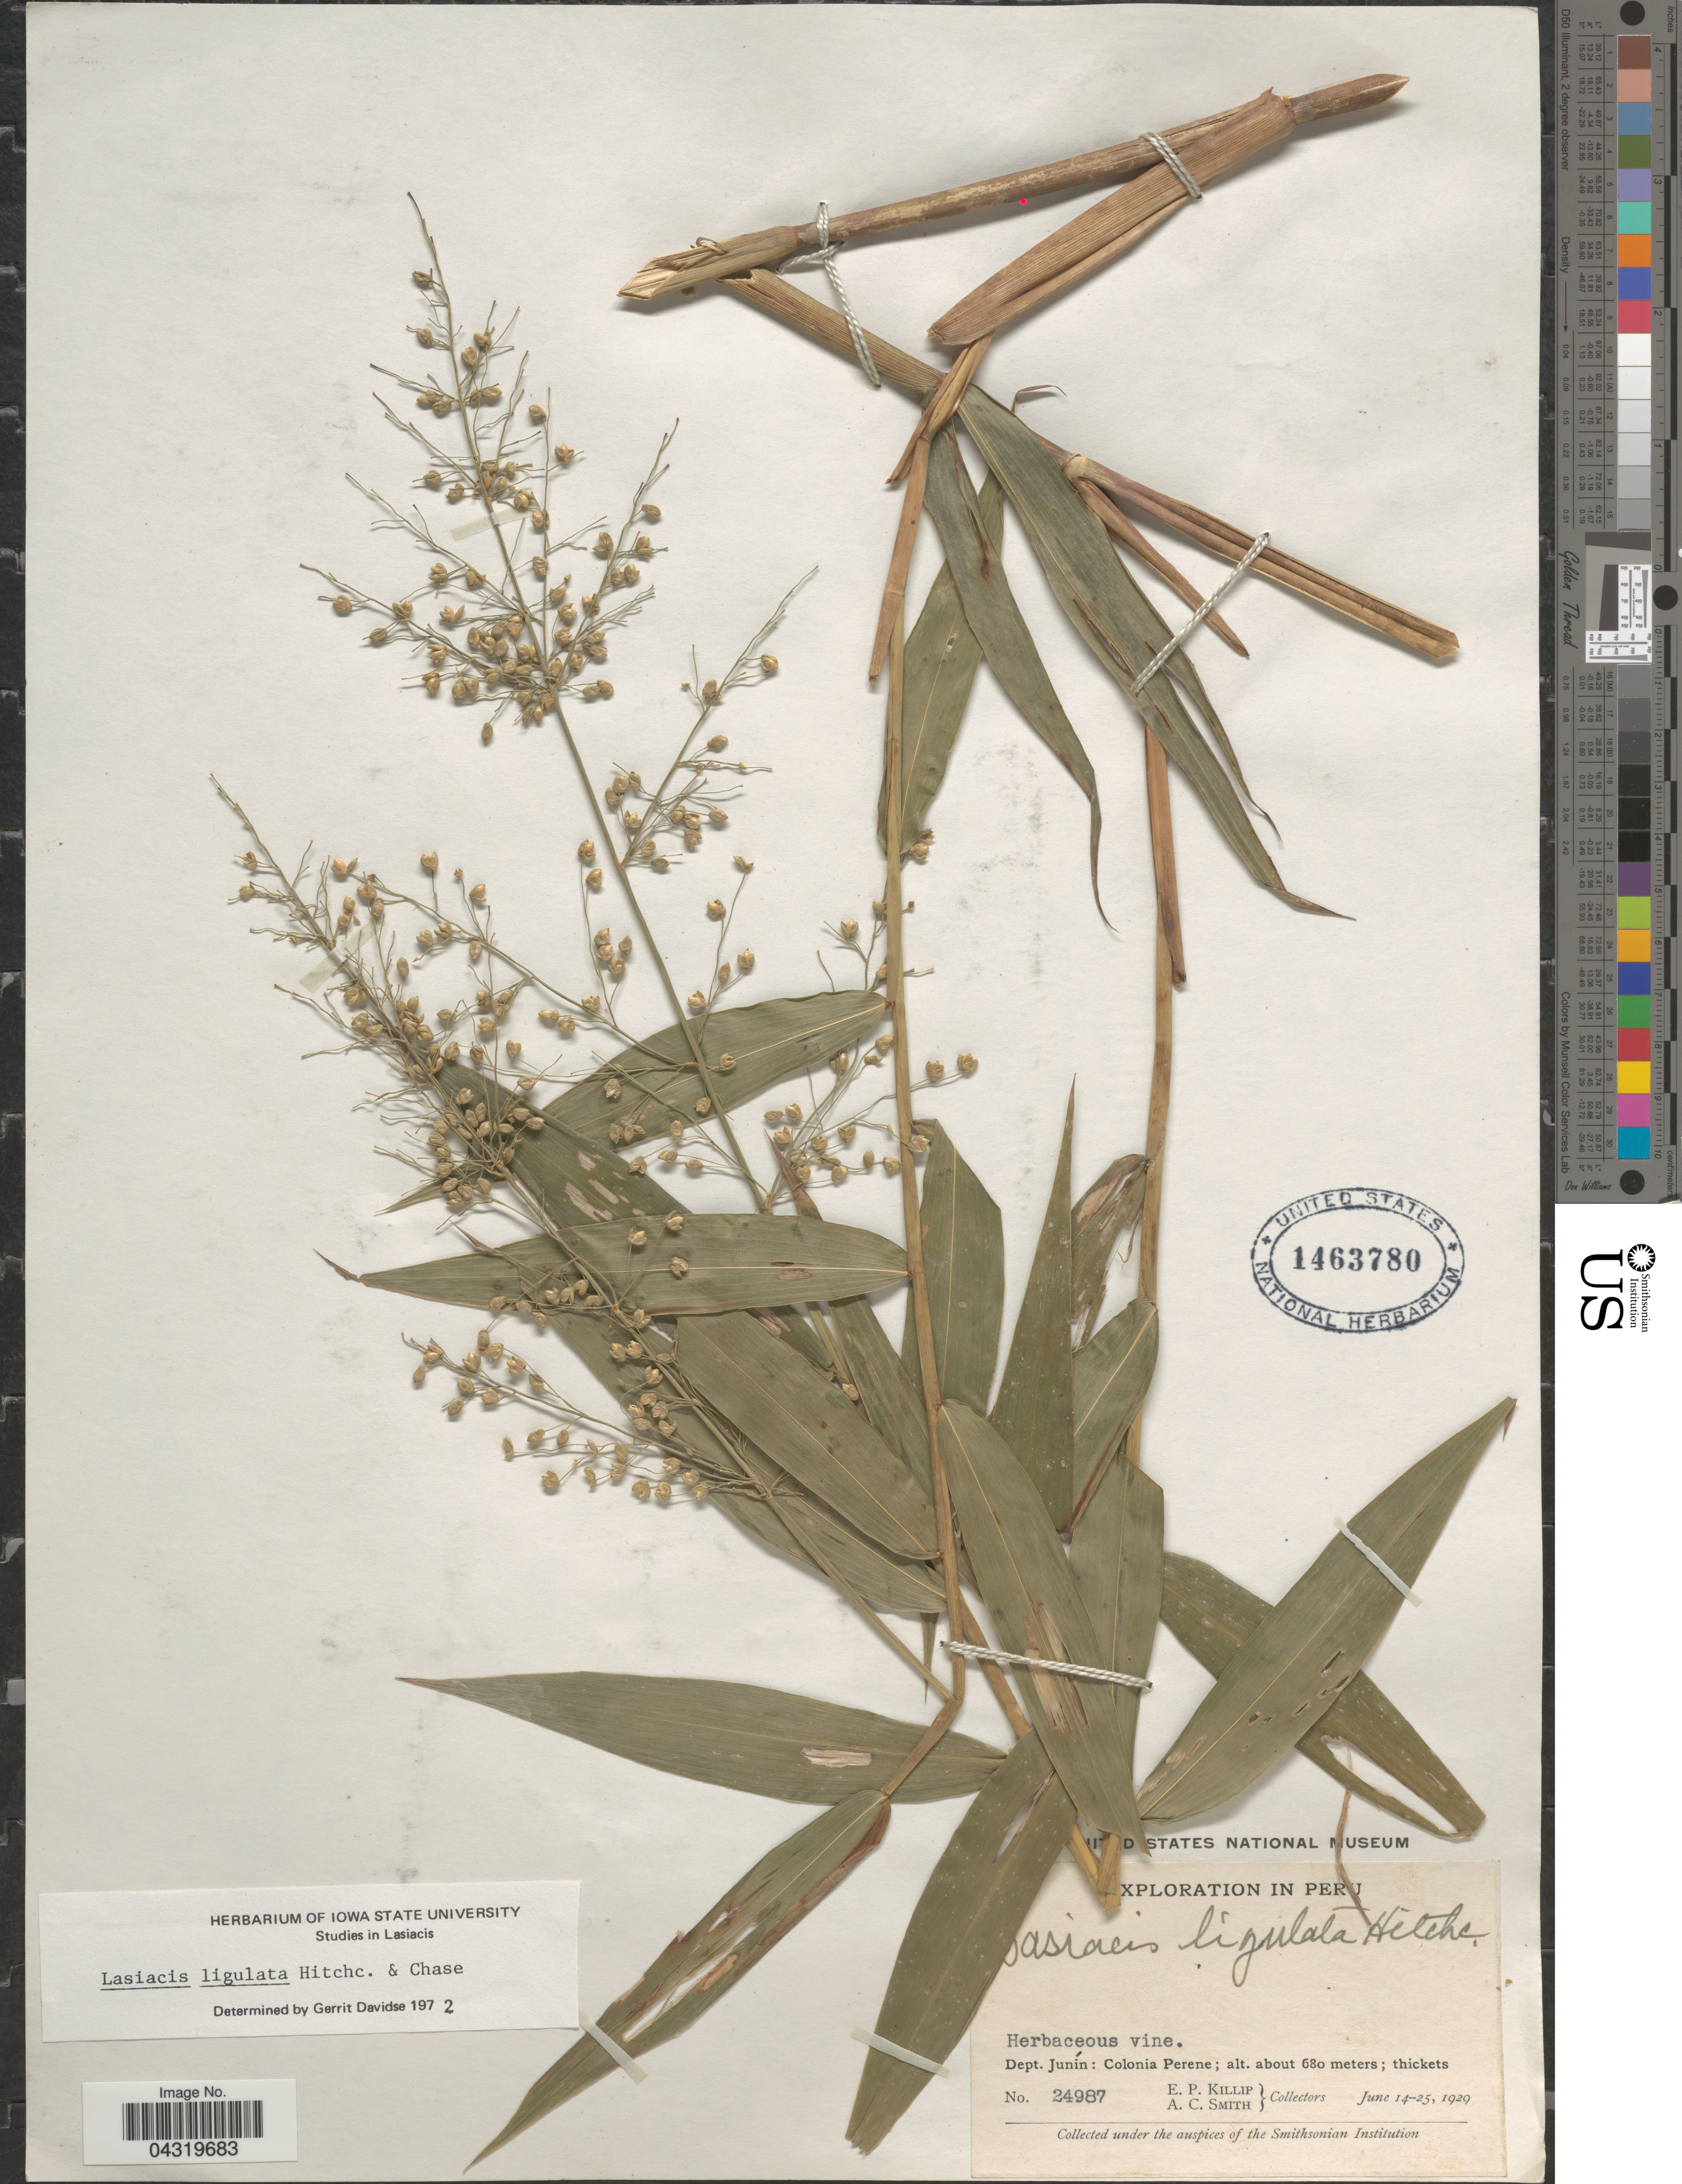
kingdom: Plantae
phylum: Tracheophyta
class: Liliopsida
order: Poales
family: Poaceae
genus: Lasiacis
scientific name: Lasiacis ligulata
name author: Hitchc. & Chase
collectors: E. P. Killip & A. C. Smith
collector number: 24987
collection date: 1929-06-14/1929-06-25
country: Peru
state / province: Junín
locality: Exploration in Peru. Dept. Junín: Colonia Perene; thickets.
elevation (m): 680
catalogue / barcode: US 1463780